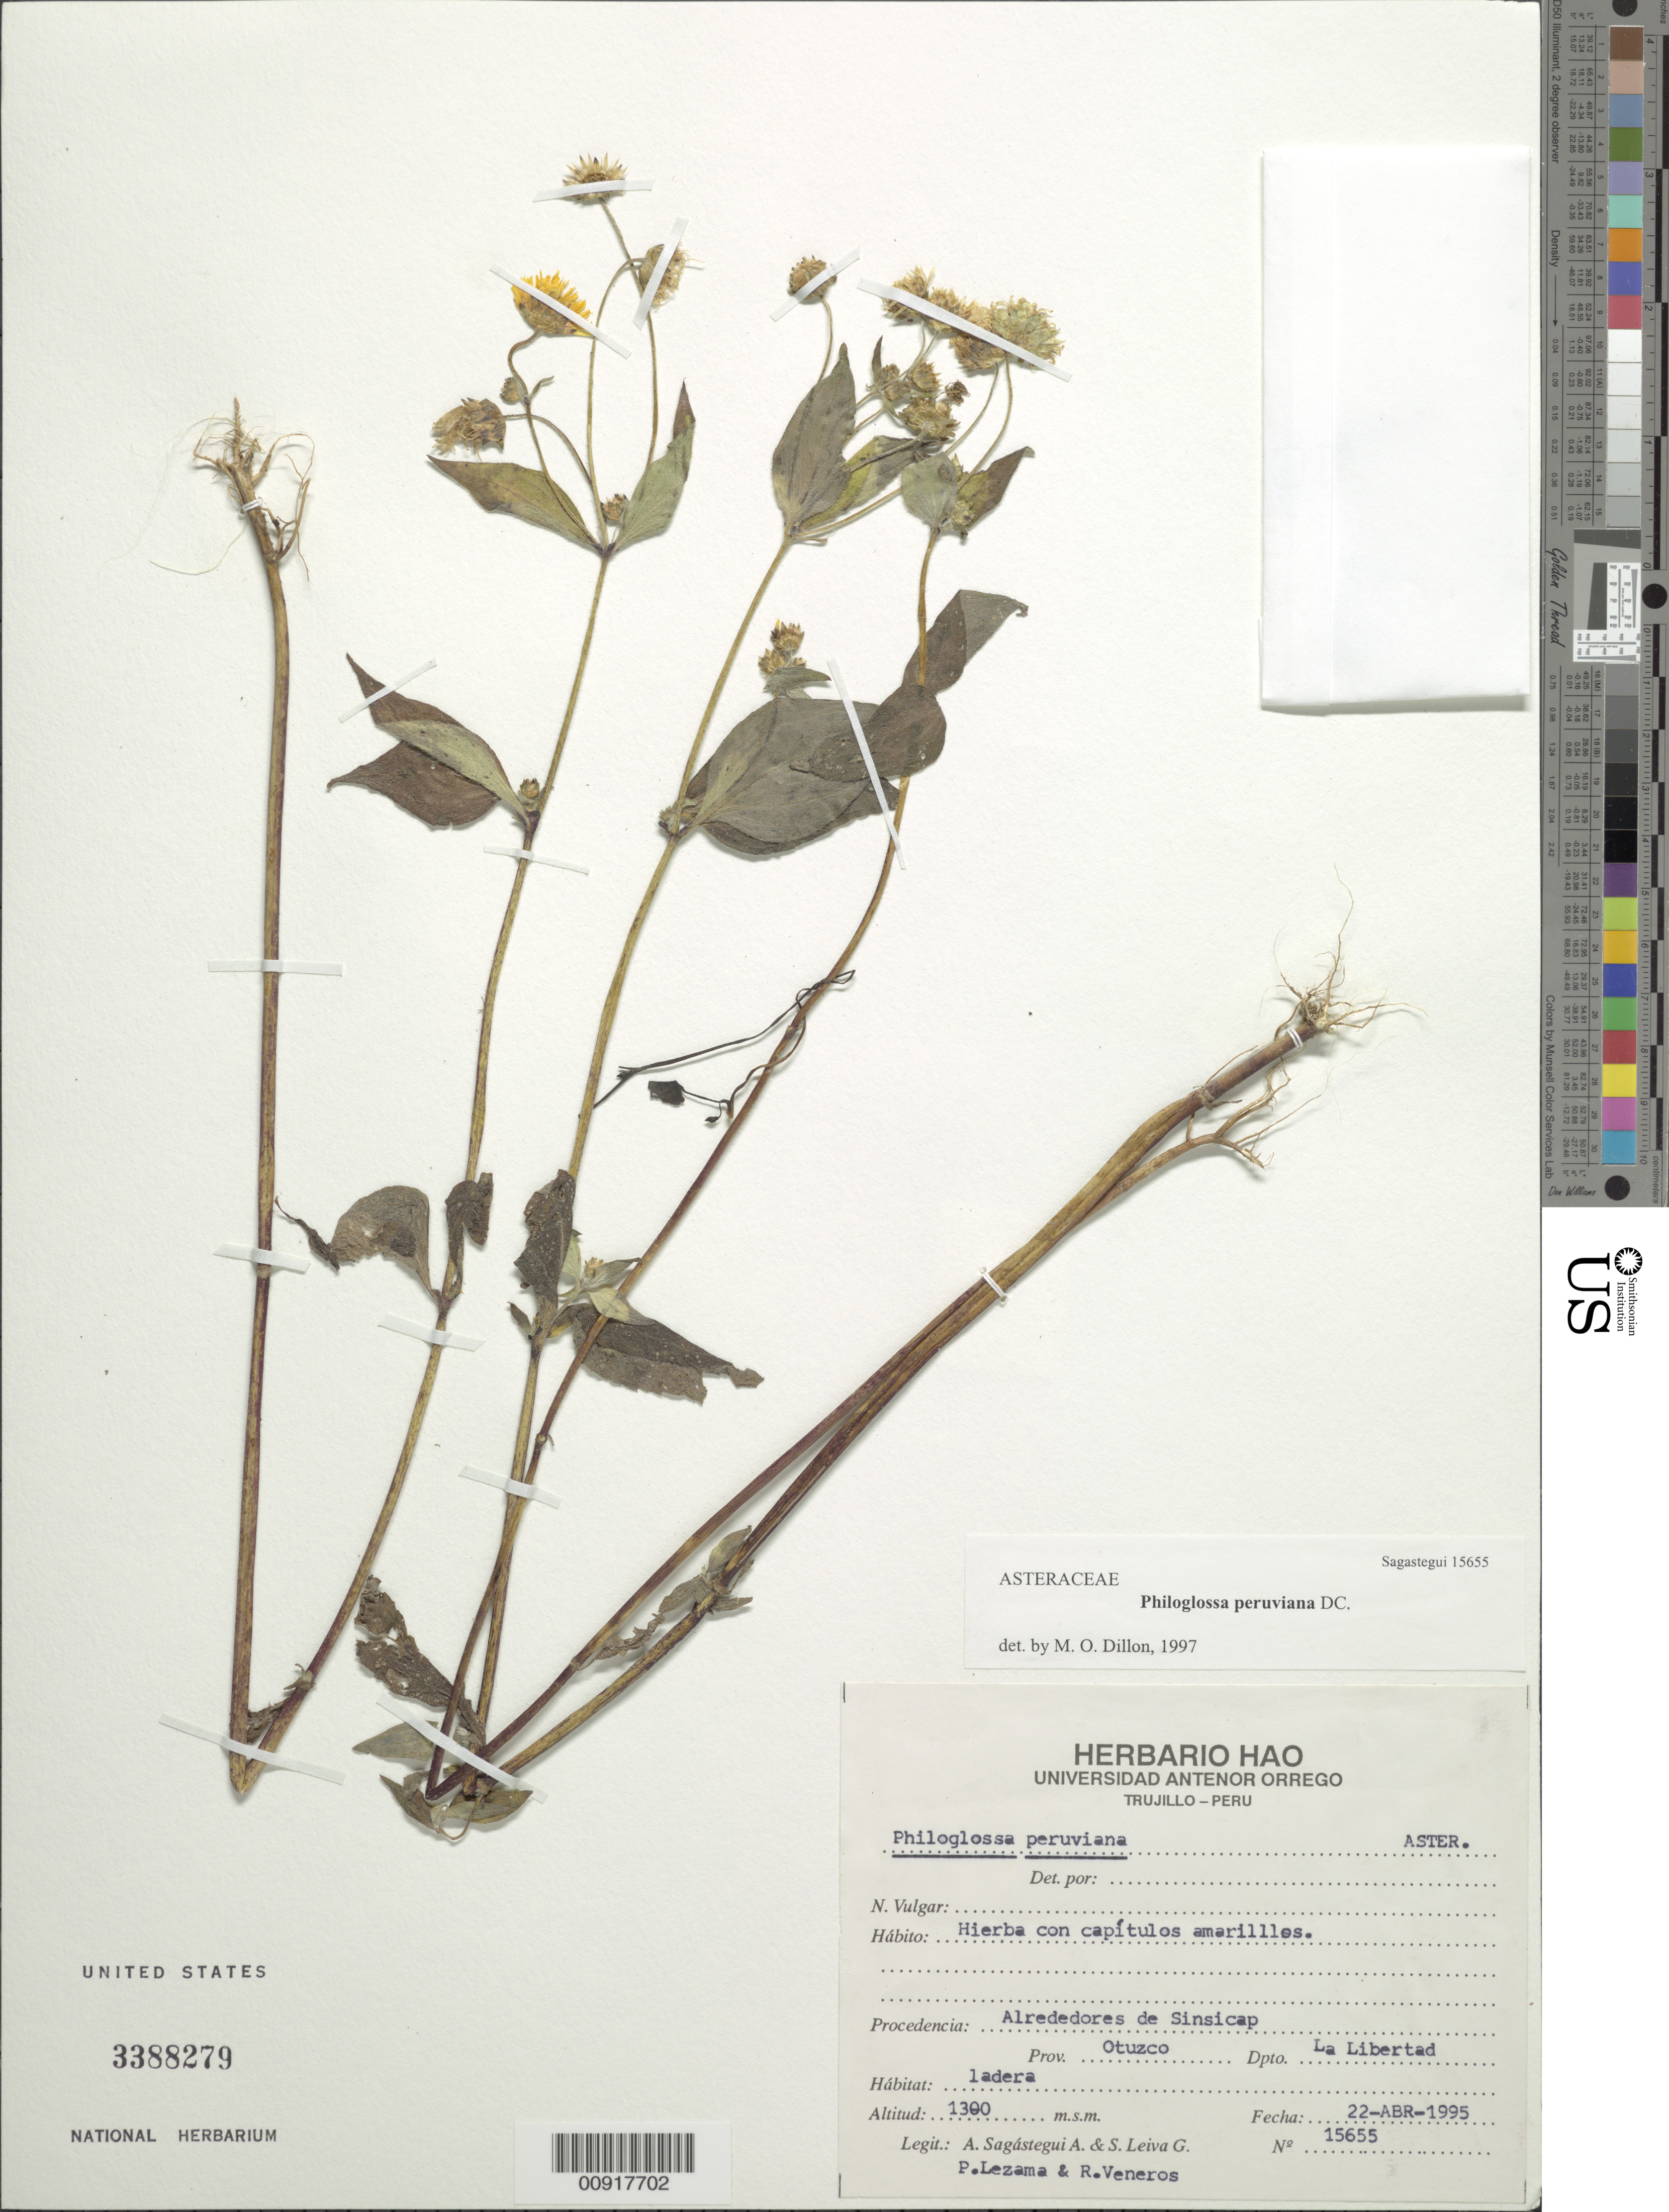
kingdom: Plantae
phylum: Tracheophyta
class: Magnoliopsida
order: Asterales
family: Asteraceae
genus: Philoglossa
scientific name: Philoglossa peruviana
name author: DC.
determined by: Dillon, M. O.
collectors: A. Sagástegui A., S. Levia G, P. Lezama & R. Veneros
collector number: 15655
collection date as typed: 22 April 1995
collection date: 1995-04-22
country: Peru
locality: Prov. Otuzco, Dpto. La Libertad, alrededores de Sinsicap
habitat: Ladera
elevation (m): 1300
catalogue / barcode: US 3388279